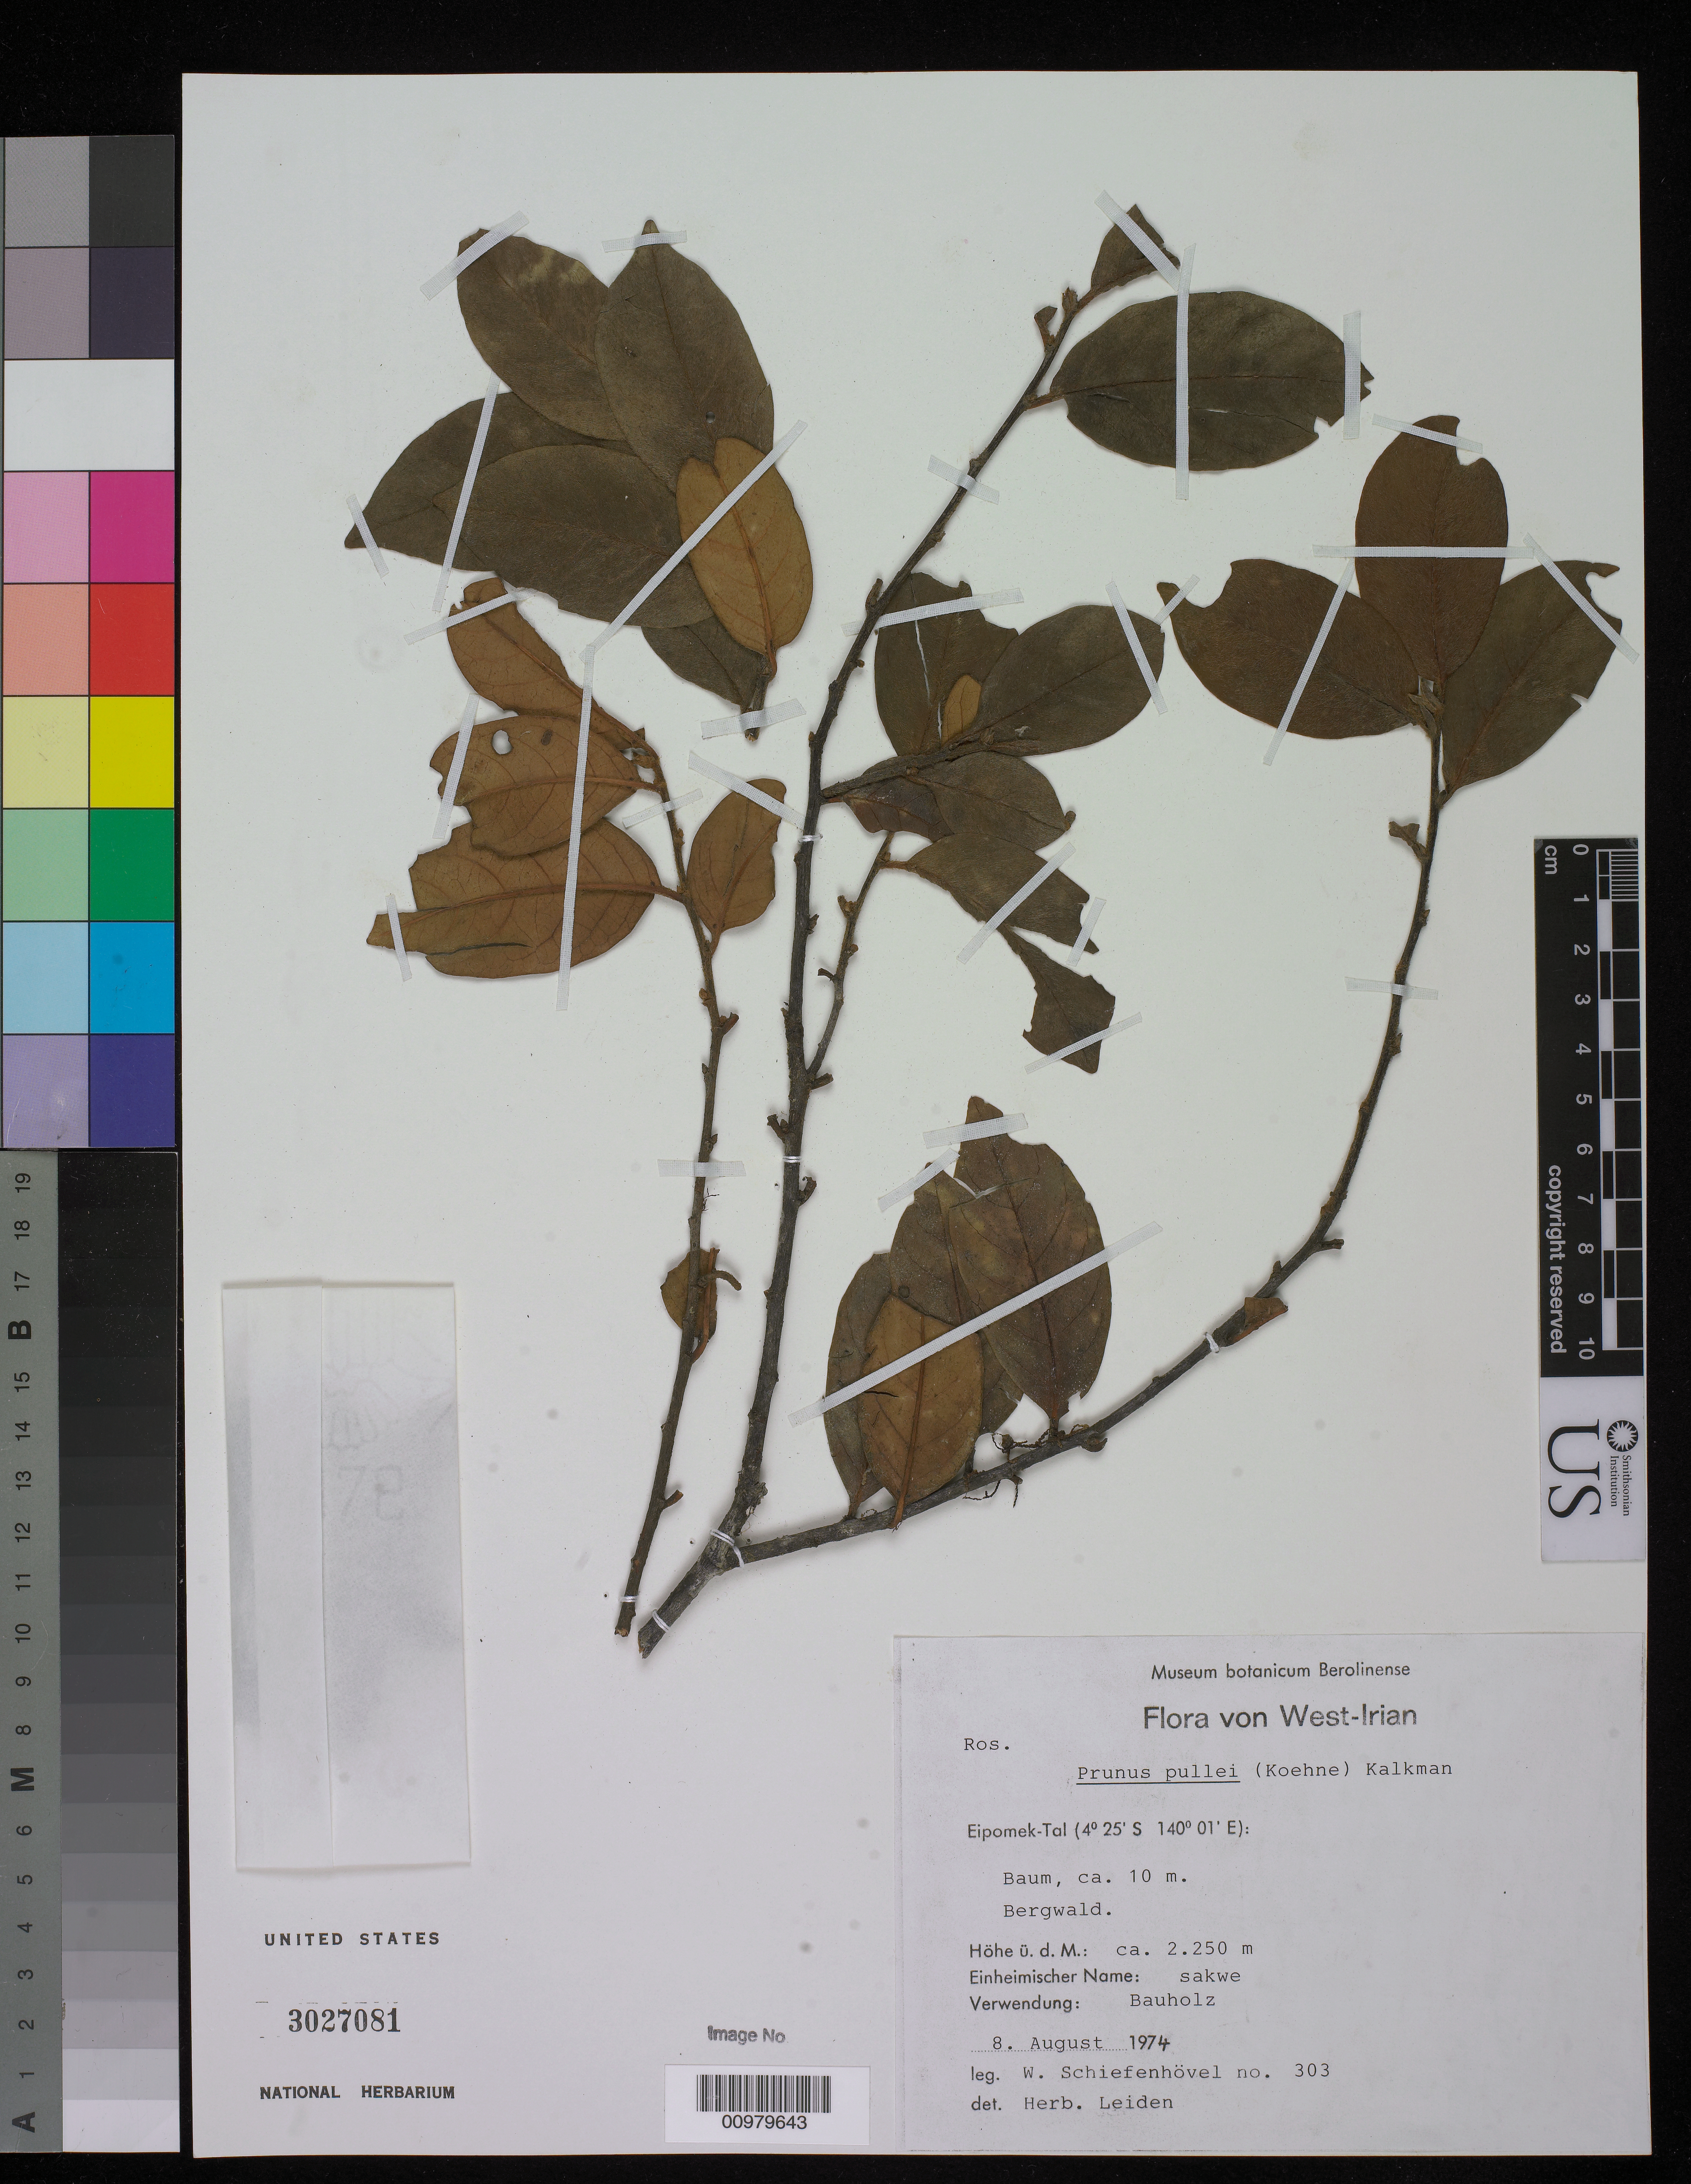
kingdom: Plantae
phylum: Tracheophyta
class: Magnoliopsida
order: Rosales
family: Rosaceae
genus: Prunus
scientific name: Prunus pullei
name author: (Koehne) Kalkman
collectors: W. Schiefenhövel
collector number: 303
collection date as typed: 08 Aug 1974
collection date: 1974-08-08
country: Papua New Guinea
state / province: Western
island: New Guinea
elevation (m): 2250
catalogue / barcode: US 3027081